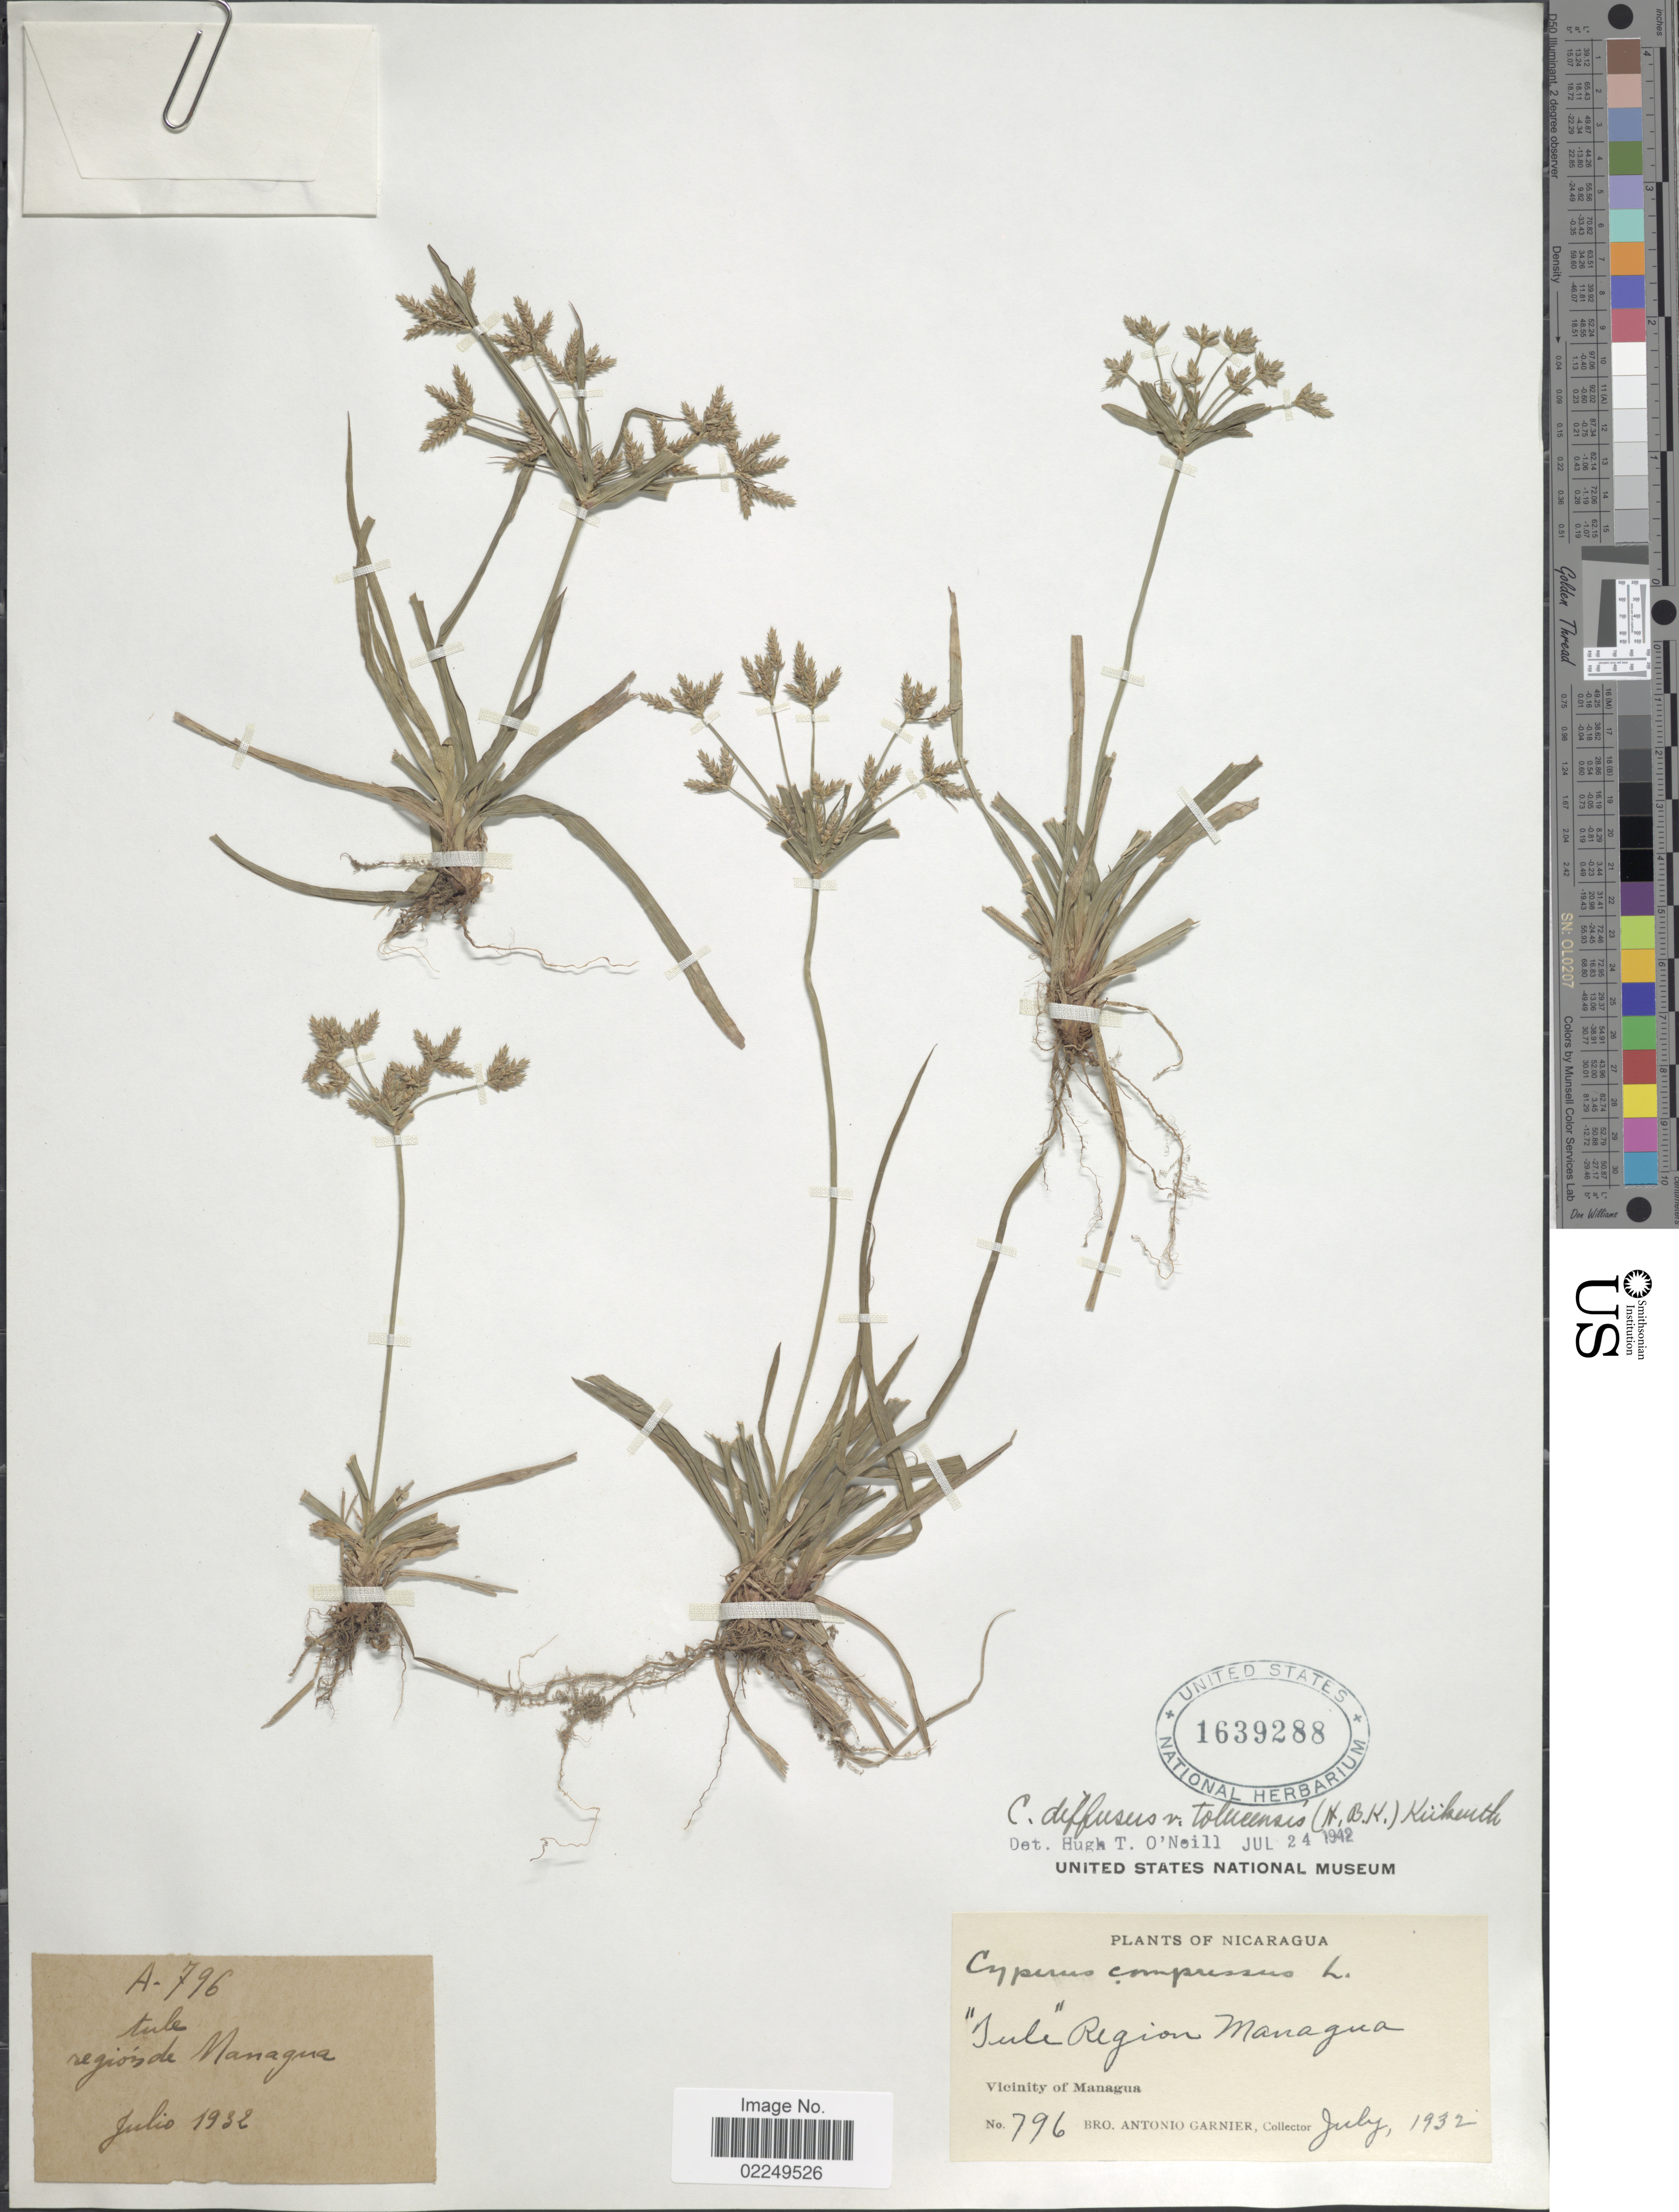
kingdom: Plantae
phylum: Tracheophyta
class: Liliopsida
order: Poales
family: Cyperaceae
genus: Cyperus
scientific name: Cyperus laxus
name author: Lam.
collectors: Bro. A. Garnier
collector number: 796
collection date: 1932-07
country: Nicaragua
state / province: Managua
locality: Tule Region Managua, Vicinity of Managua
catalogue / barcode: US 1639288